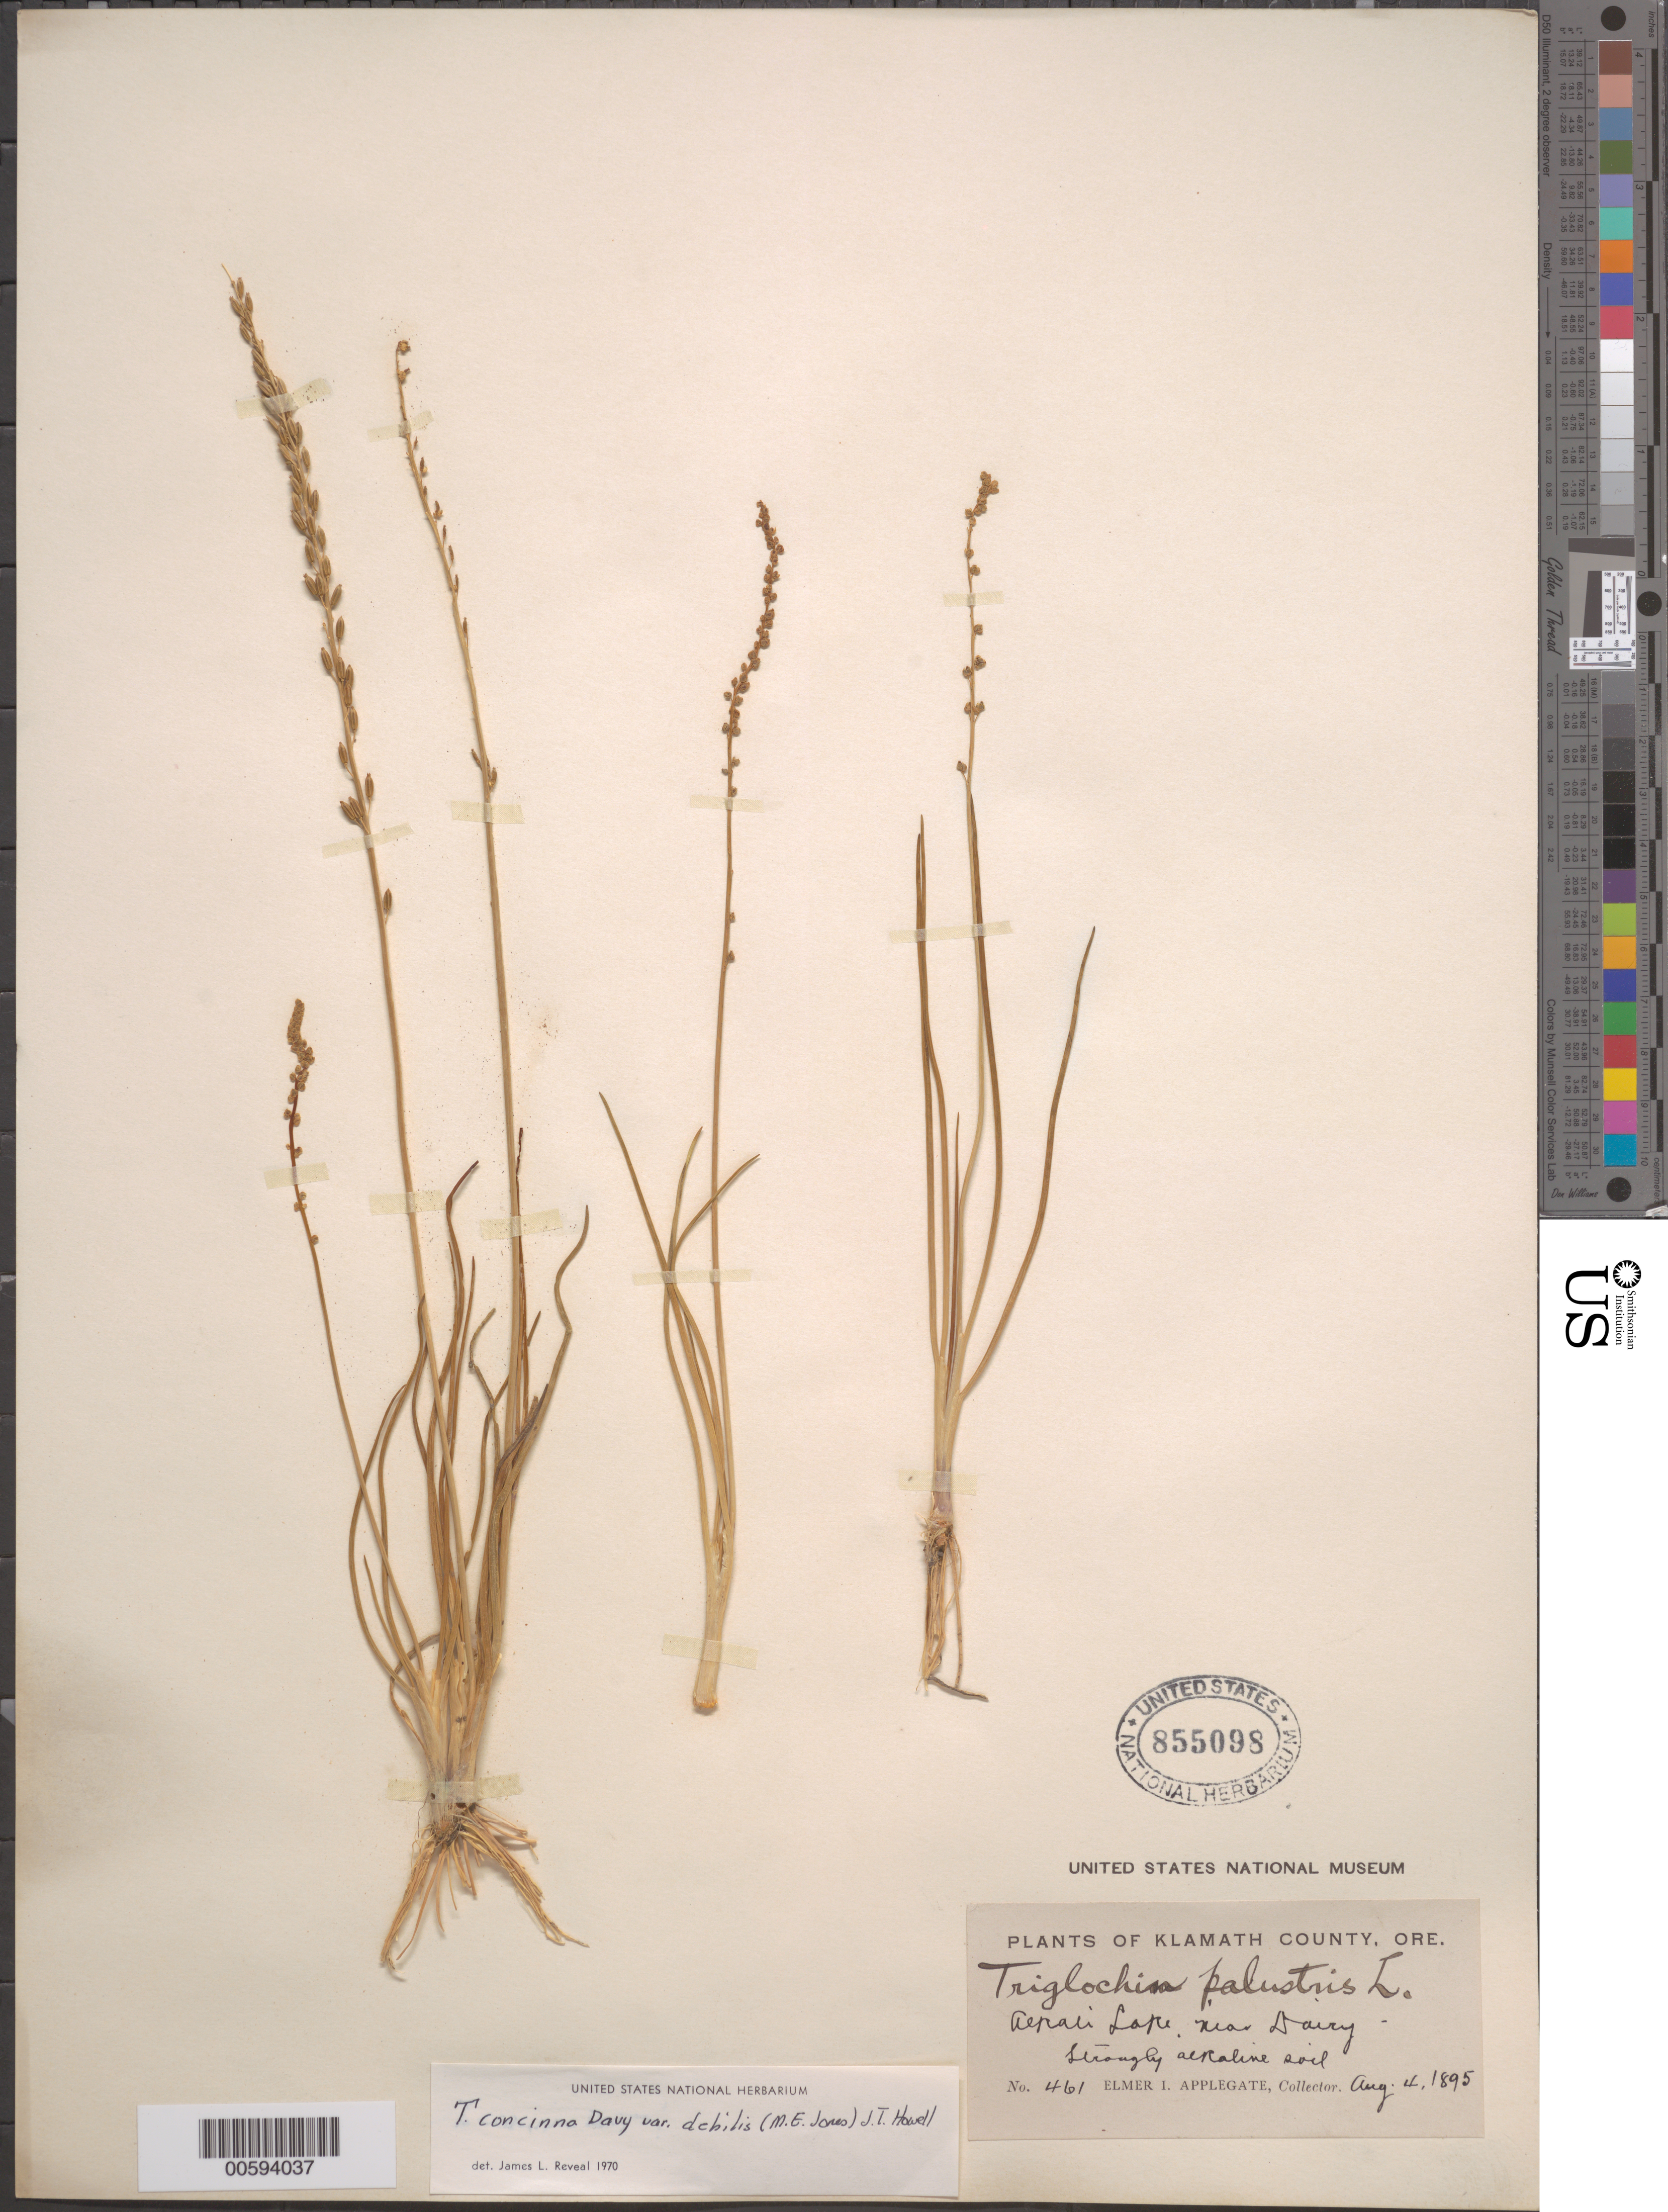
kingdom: Plantae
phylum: Tracheophyta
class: Liliopsida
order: Alismatales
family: Juncaginaceae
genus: Triglochin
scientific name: Triglochin concinna var. debilis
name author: (M.E. Jones) J.T. Howell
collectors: E. I. Applegate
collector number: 461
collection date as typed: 04 Aug 1895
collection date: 1895-08-04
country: United States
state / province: Oregon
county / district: Klamath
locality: Aepair Lake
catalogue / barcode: US 855098